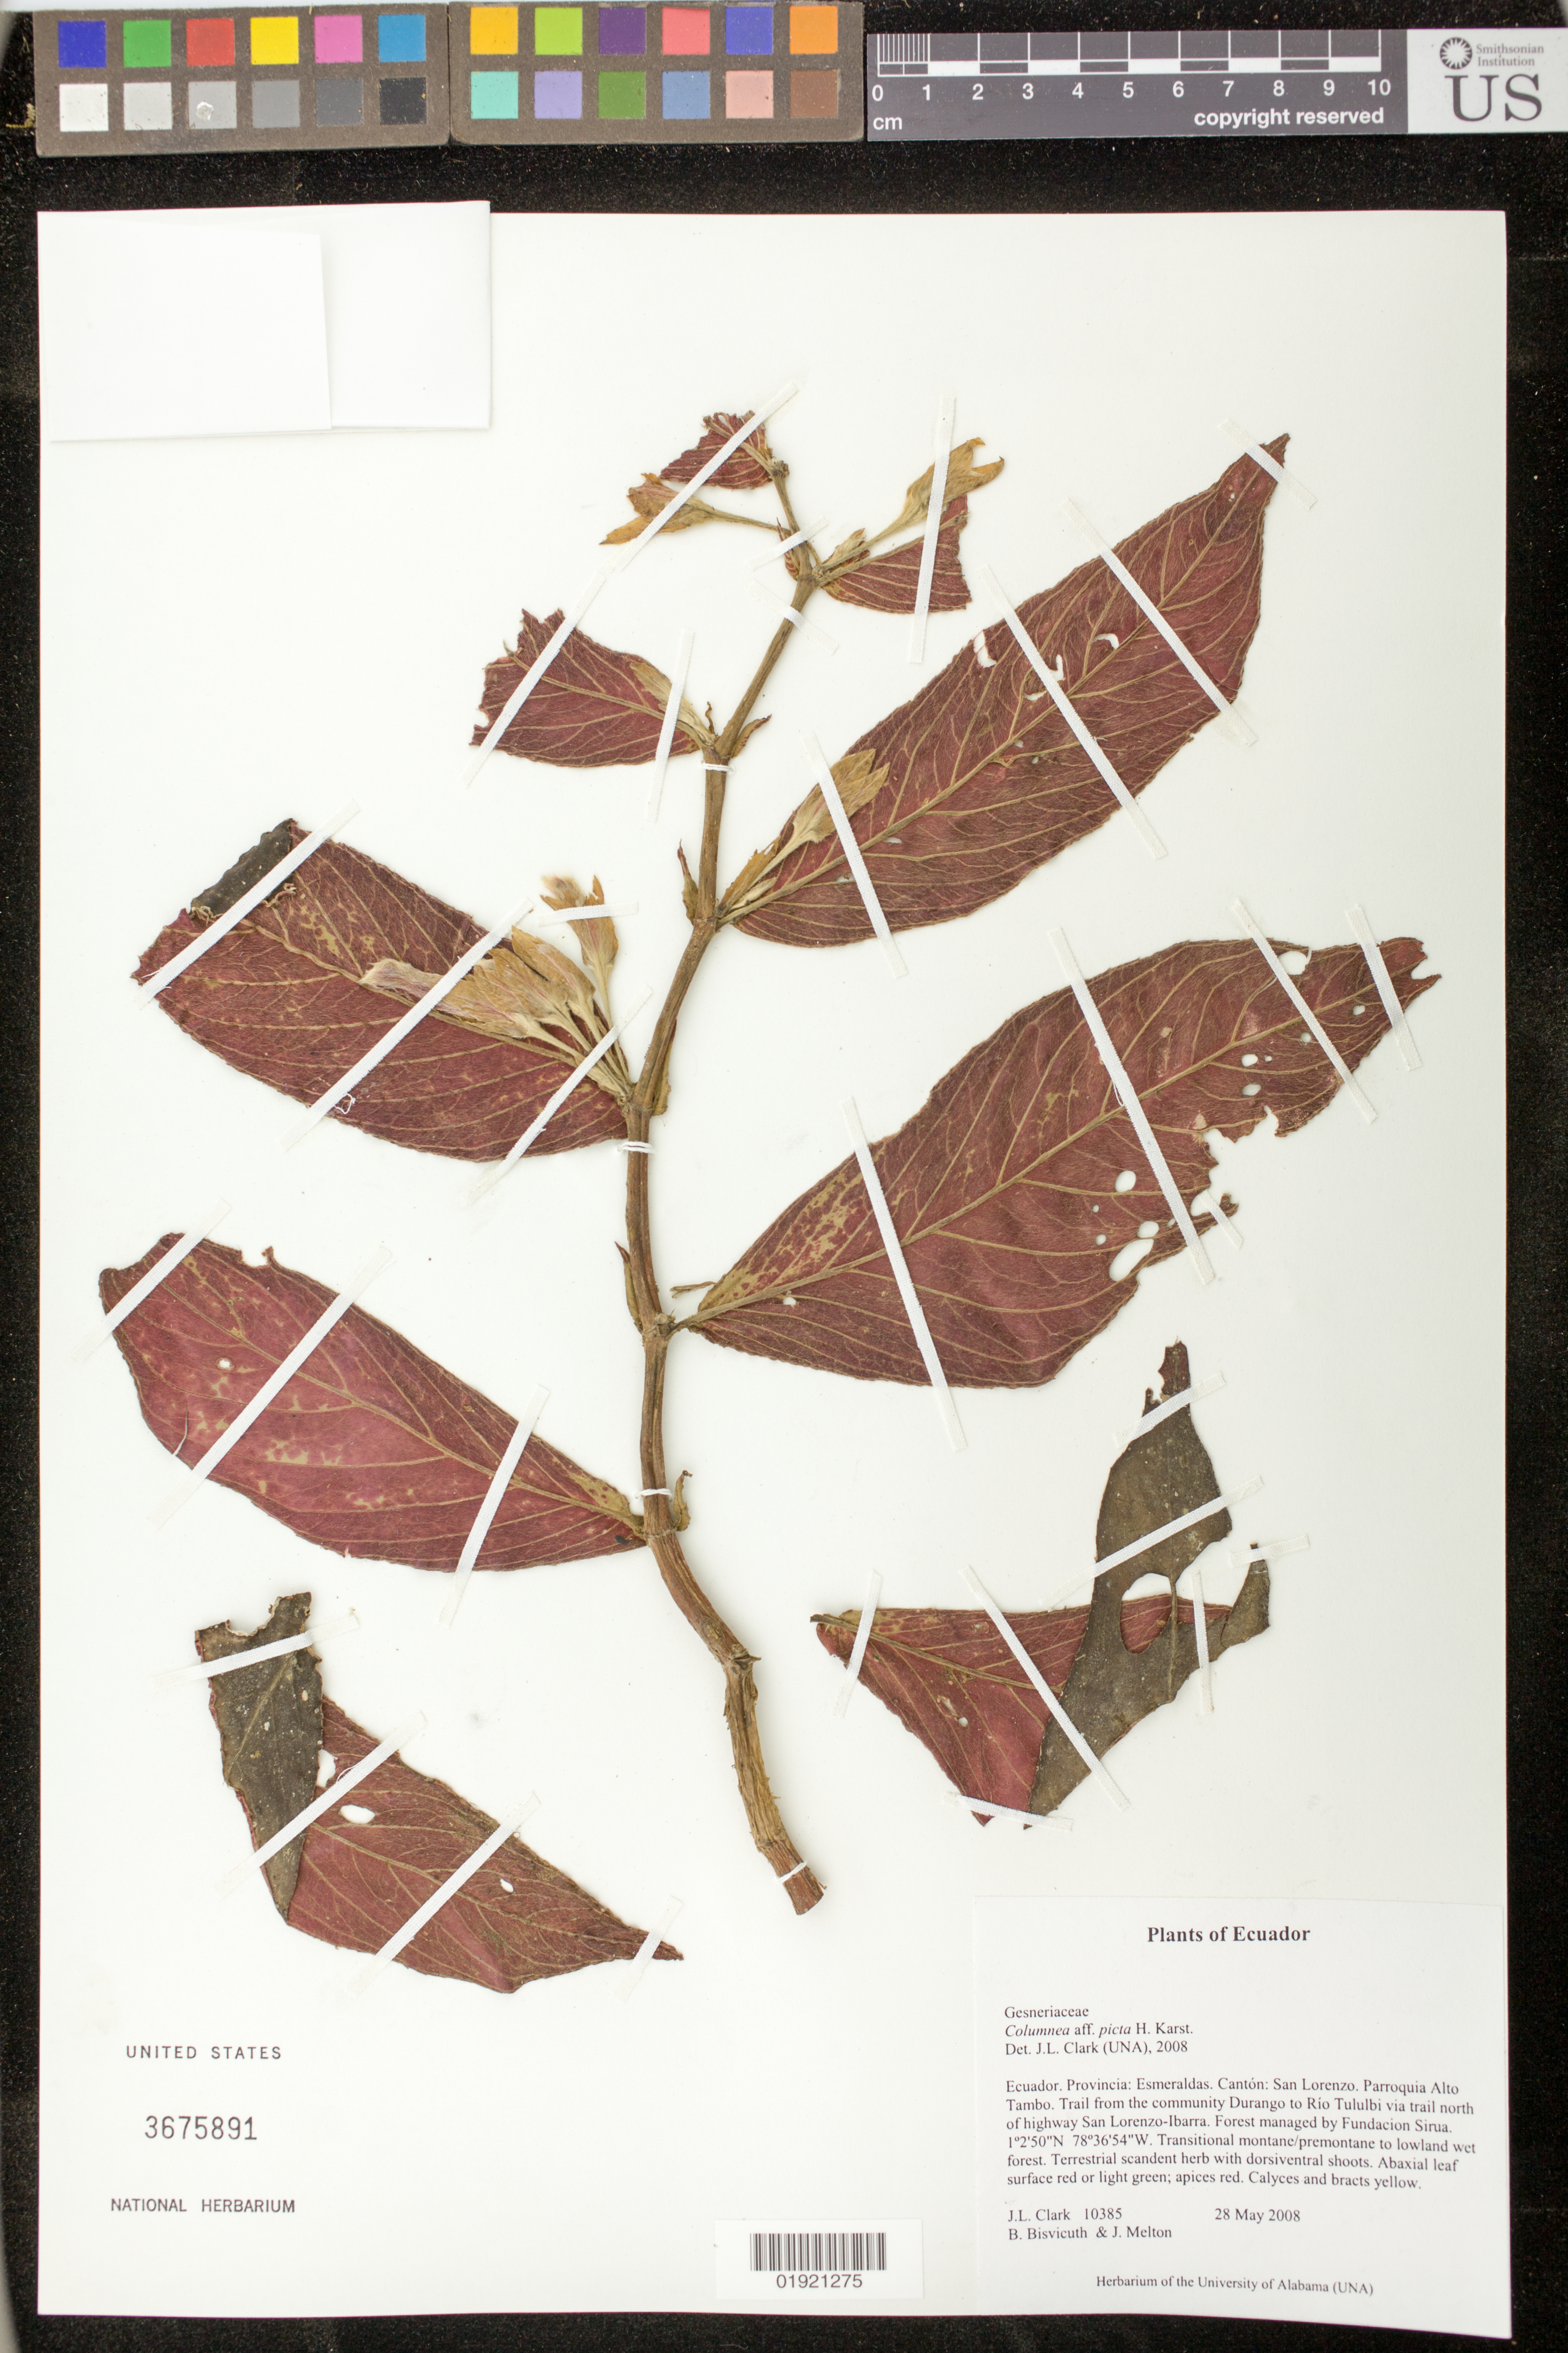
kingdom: Plantae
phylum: Tracheophyta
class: Magnoliopsida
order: Lamiales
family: Gesneriaceae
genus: Columnea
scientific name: Columnea karsteniana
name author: Singh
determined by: Skog, Laurence E.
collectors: J. L. Clark, B. Bisvicuth & J. Melton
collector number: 10385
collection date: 2008-05-28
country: Ecuador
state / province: Esmeraldas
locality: Canton: San Lorenzo. Parroquia Alto Tambo. Trail from the community Durango to Rio Tululbi via trail north of highway San Lorenzo-Ibarra. Forest managed by Fundacion Sirua.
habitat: Transitional montane/premontane to lowland wet forest.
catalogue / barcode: US 3675891